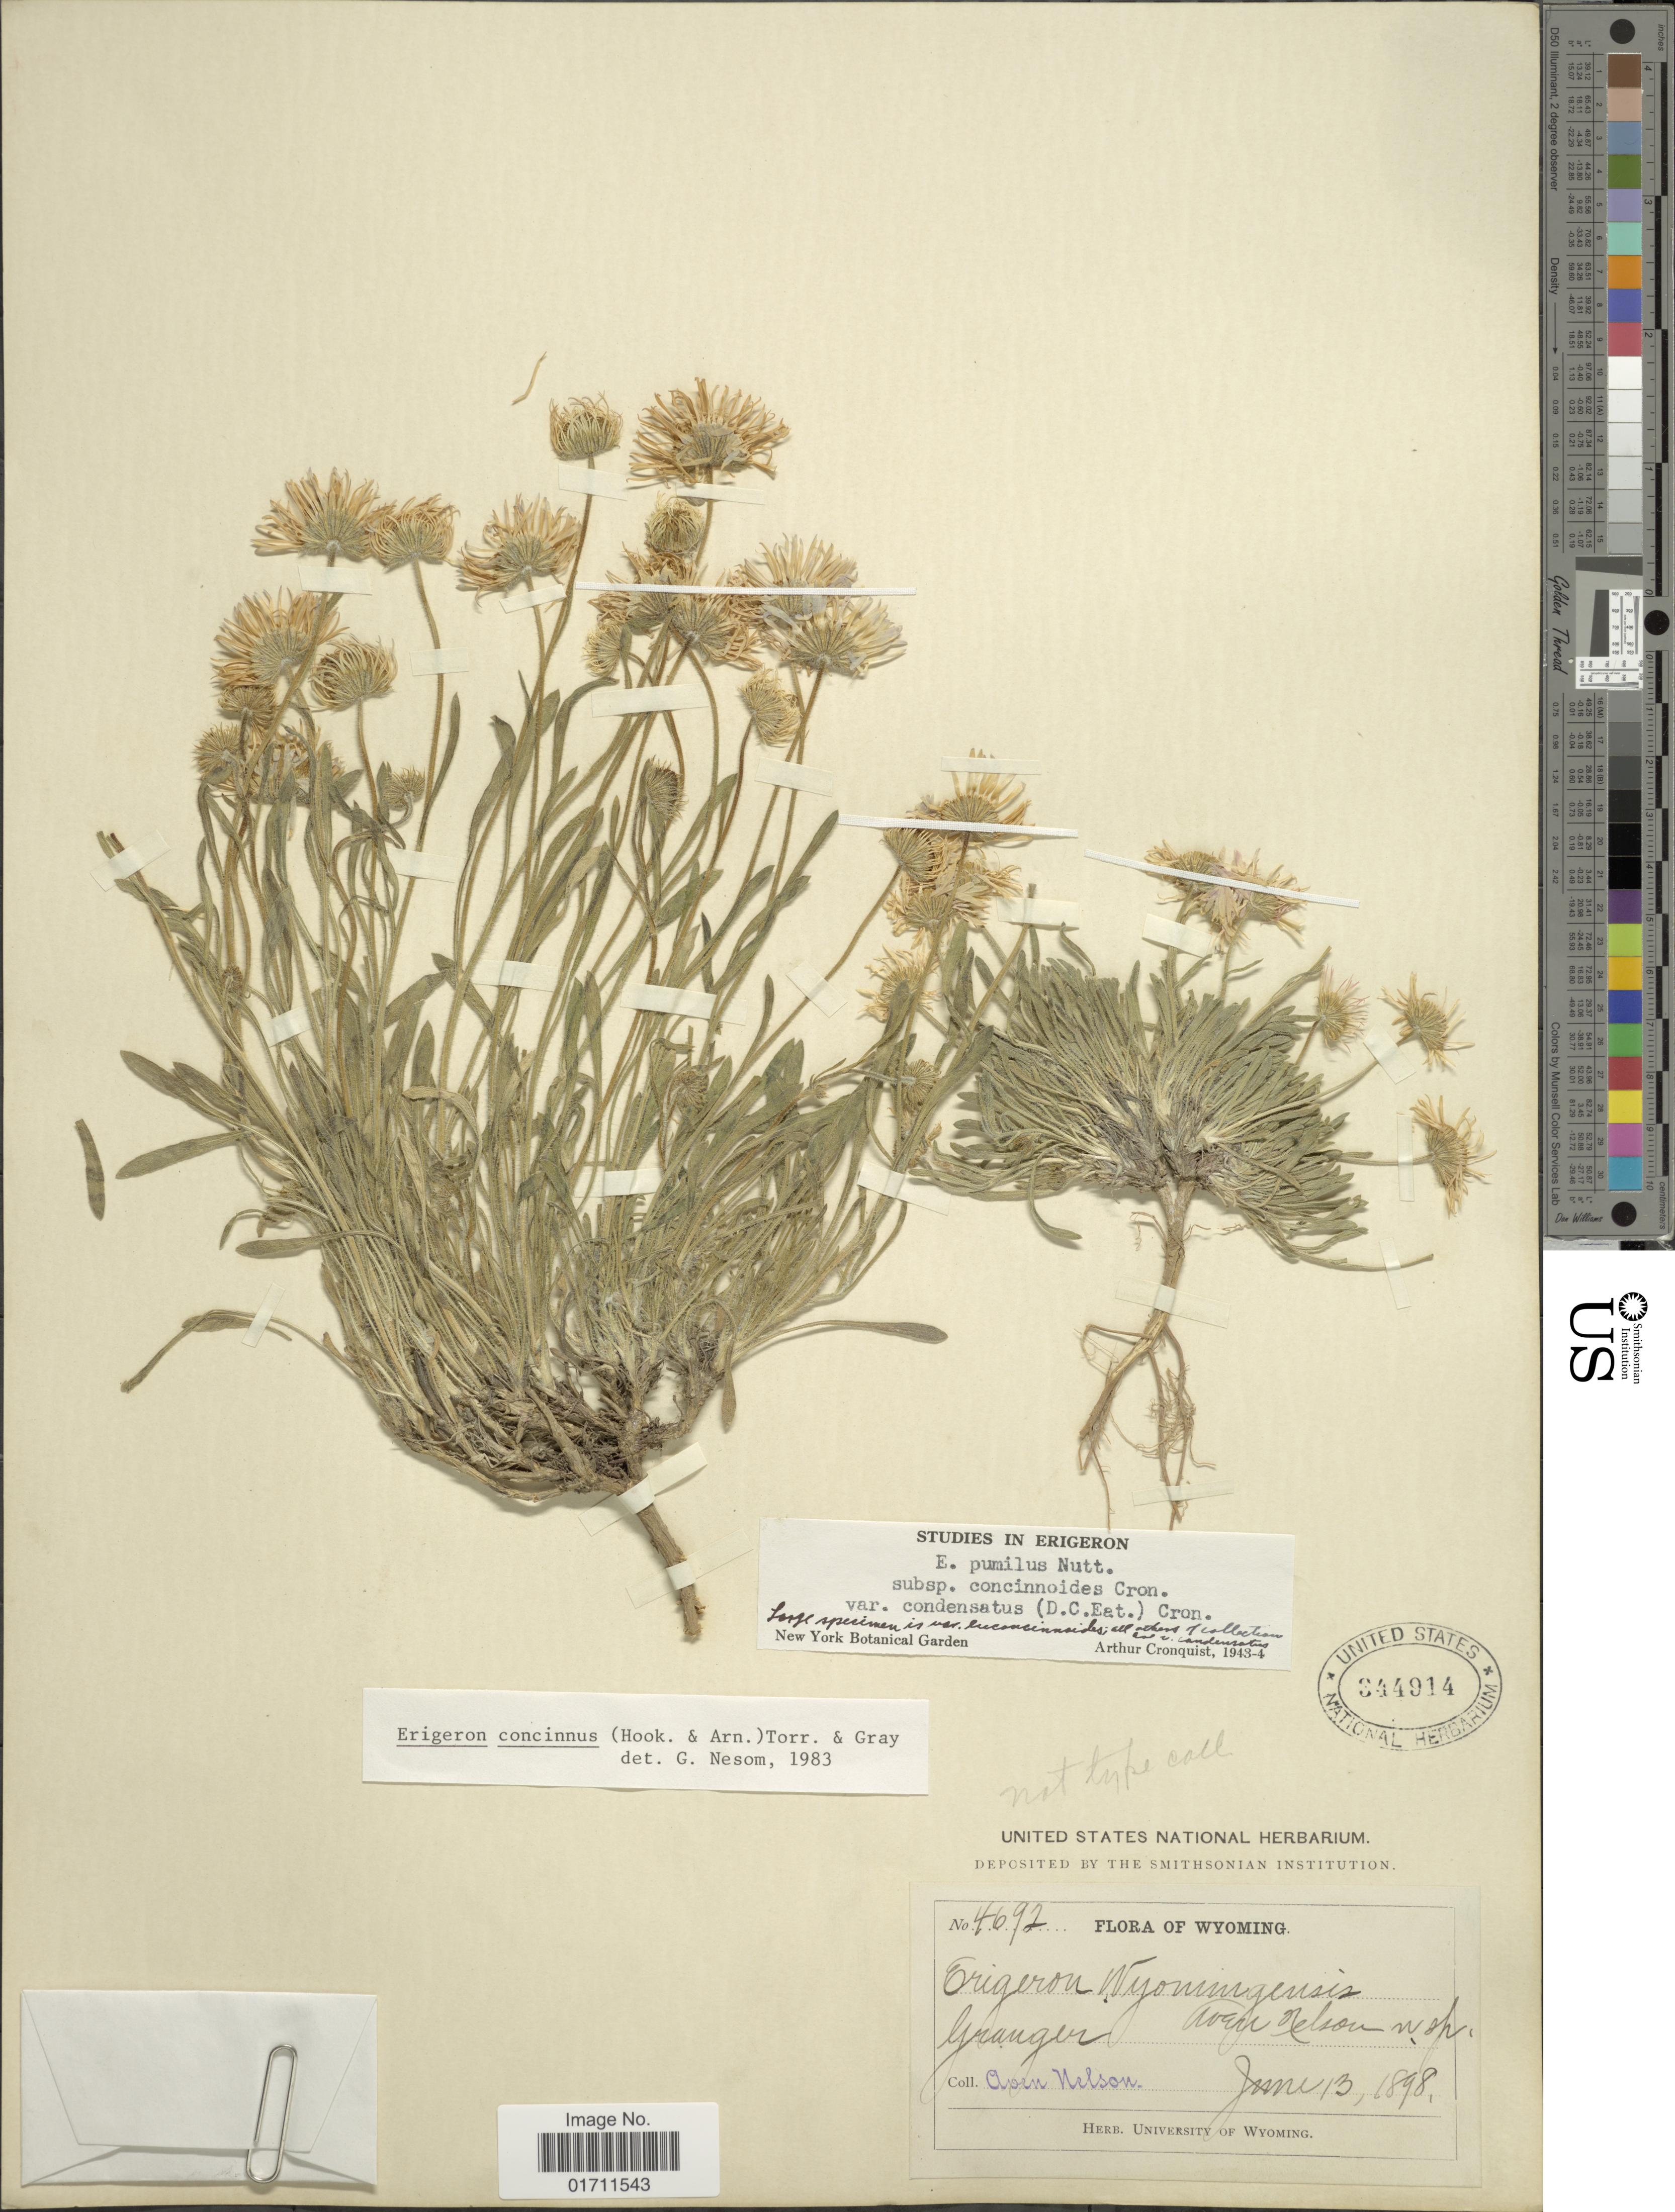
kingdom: Plantae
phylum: Tracheophyta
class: Magnoliopsida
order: Asterales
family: Asteraceae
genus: Erigeron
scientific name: Erigeron concinnus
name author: (Hook. & Arn.) Torr. & A. Gray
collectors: A. Nelson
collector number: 4692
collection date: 1898-06-13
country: United States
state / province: Wyoming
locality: Granger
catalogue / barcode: US 344914